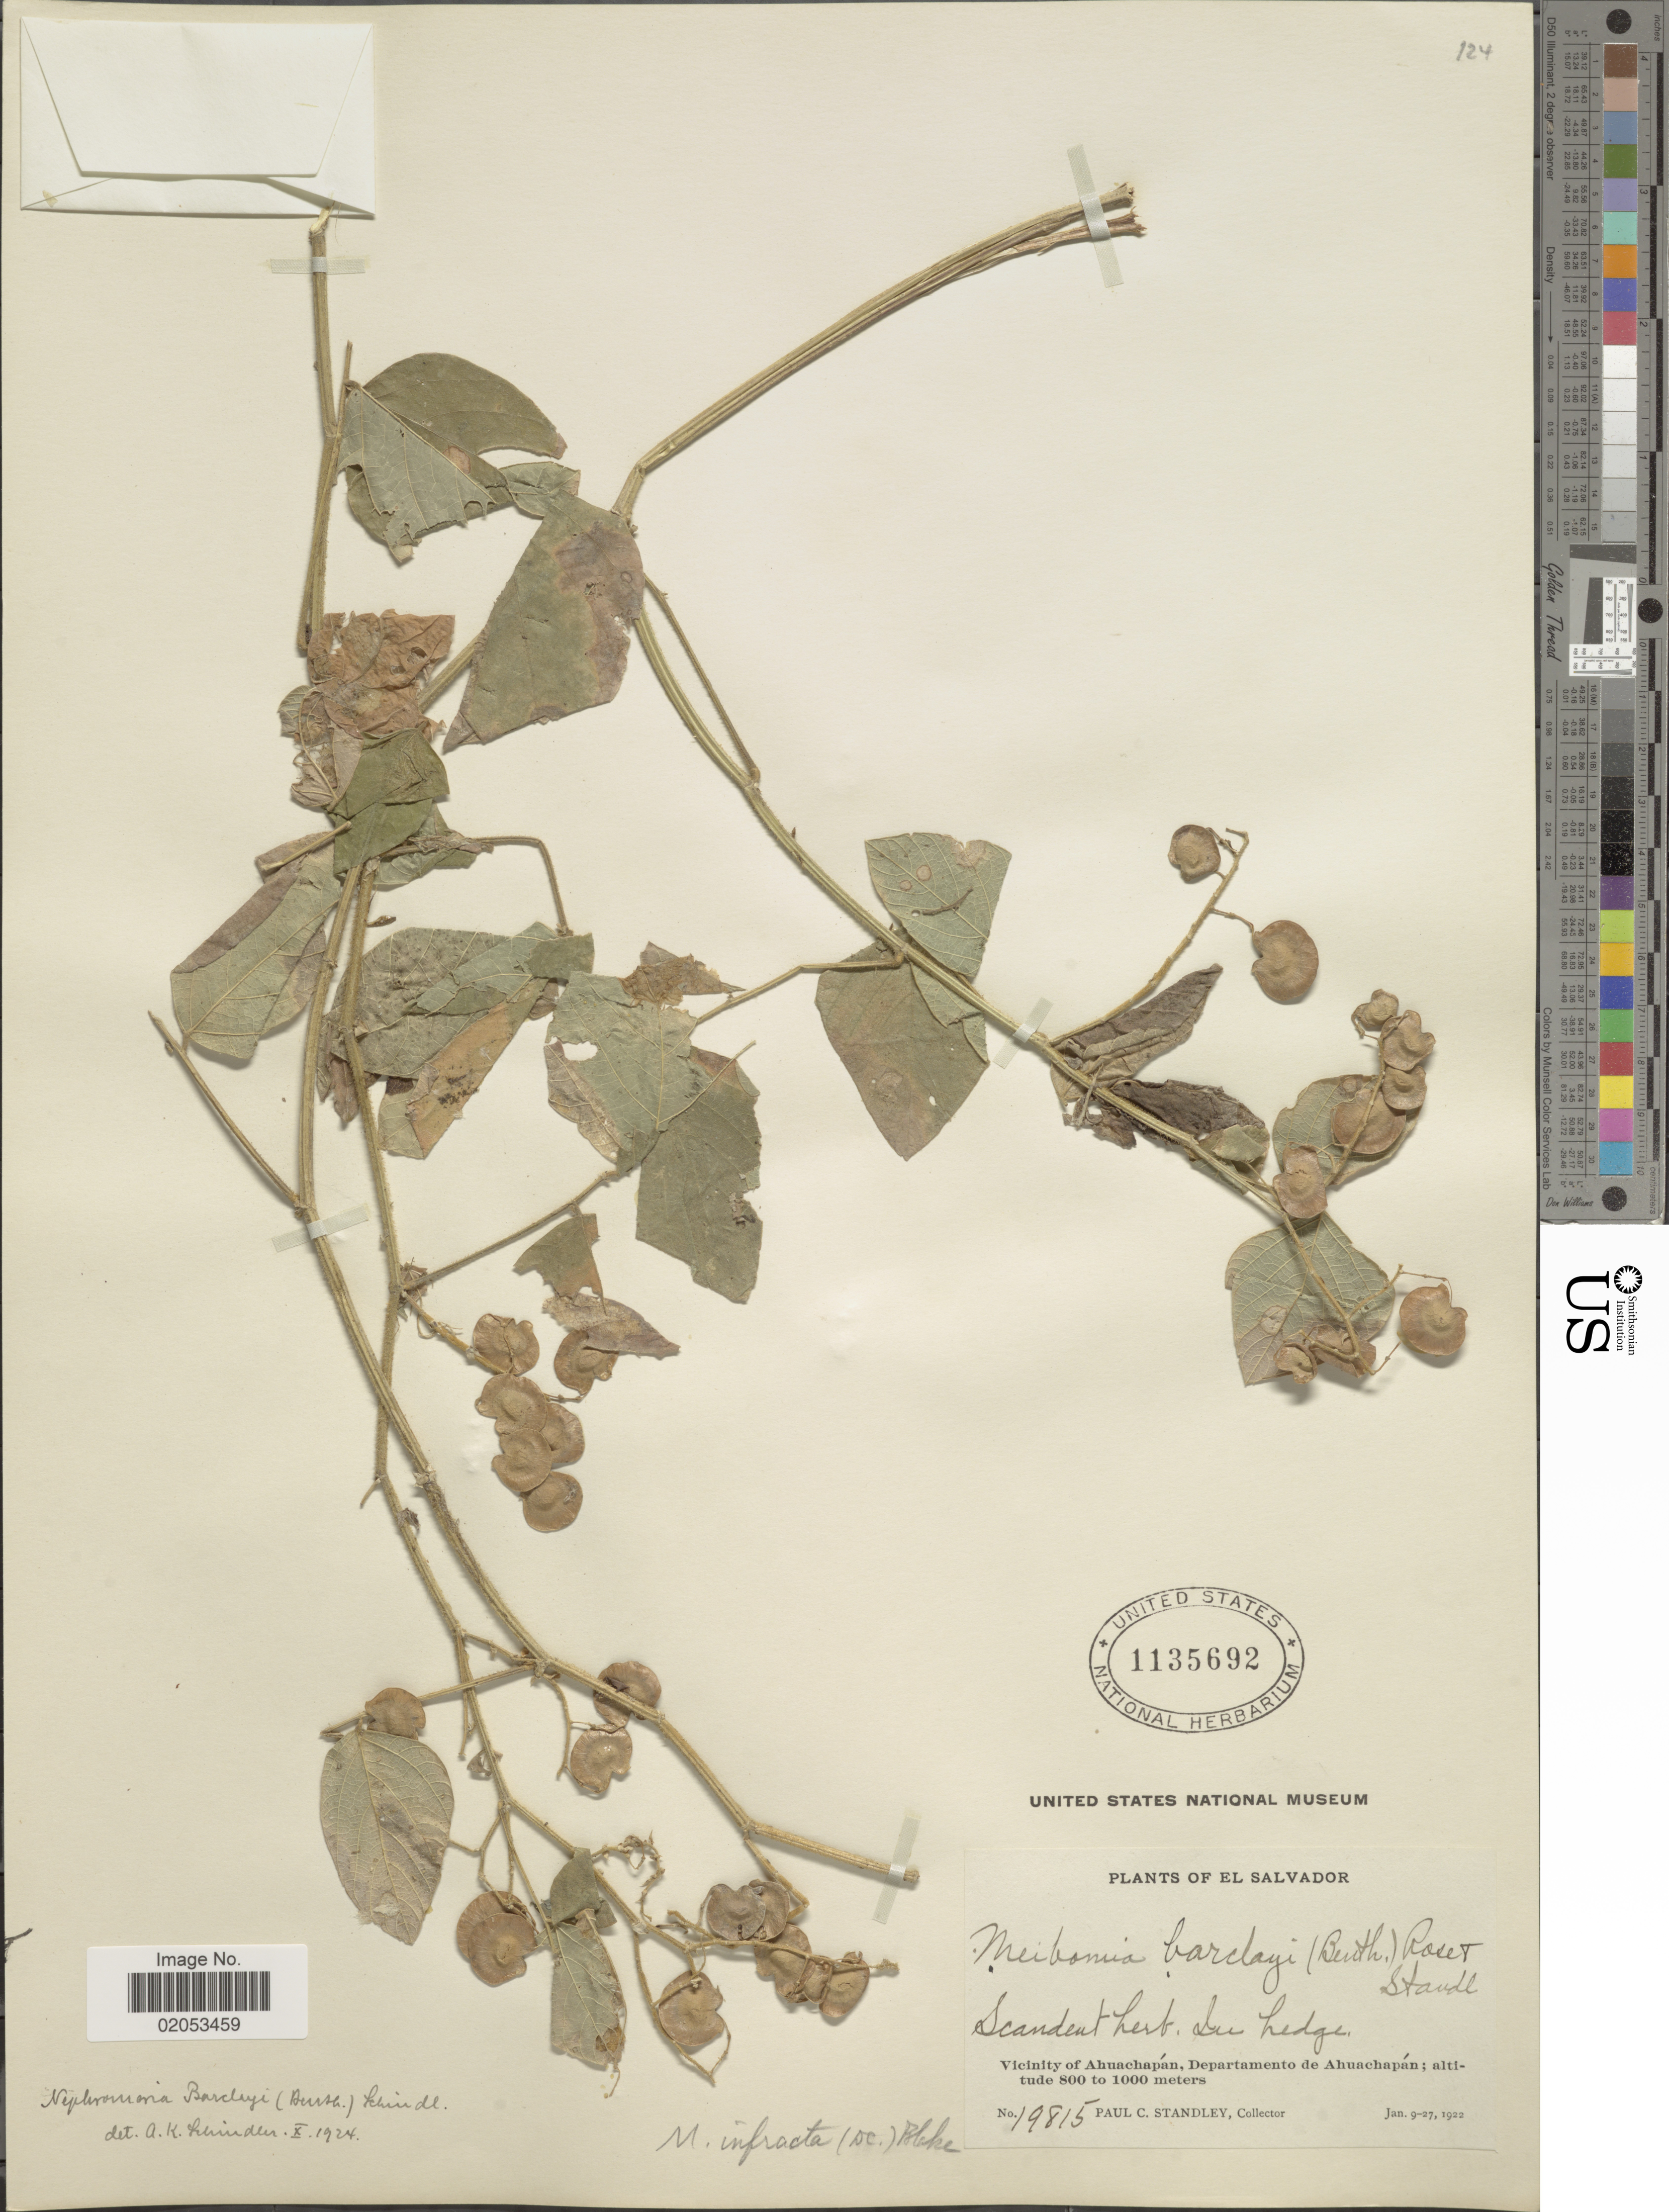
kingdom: Plantae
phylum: Tracheophyta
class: Magnoliopsida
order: Fabales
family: Fabaceae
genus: Desmodium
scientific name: Desmodium infractum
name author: DC.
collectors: P. C. Standley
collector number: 19815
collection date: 1922-01-09/1922-01-27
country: El Salvador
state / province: Ahuachapan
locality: Vicinity of Ahuachapán, Departamento de Ahuachapán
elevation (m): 800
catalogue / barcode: US 1135692